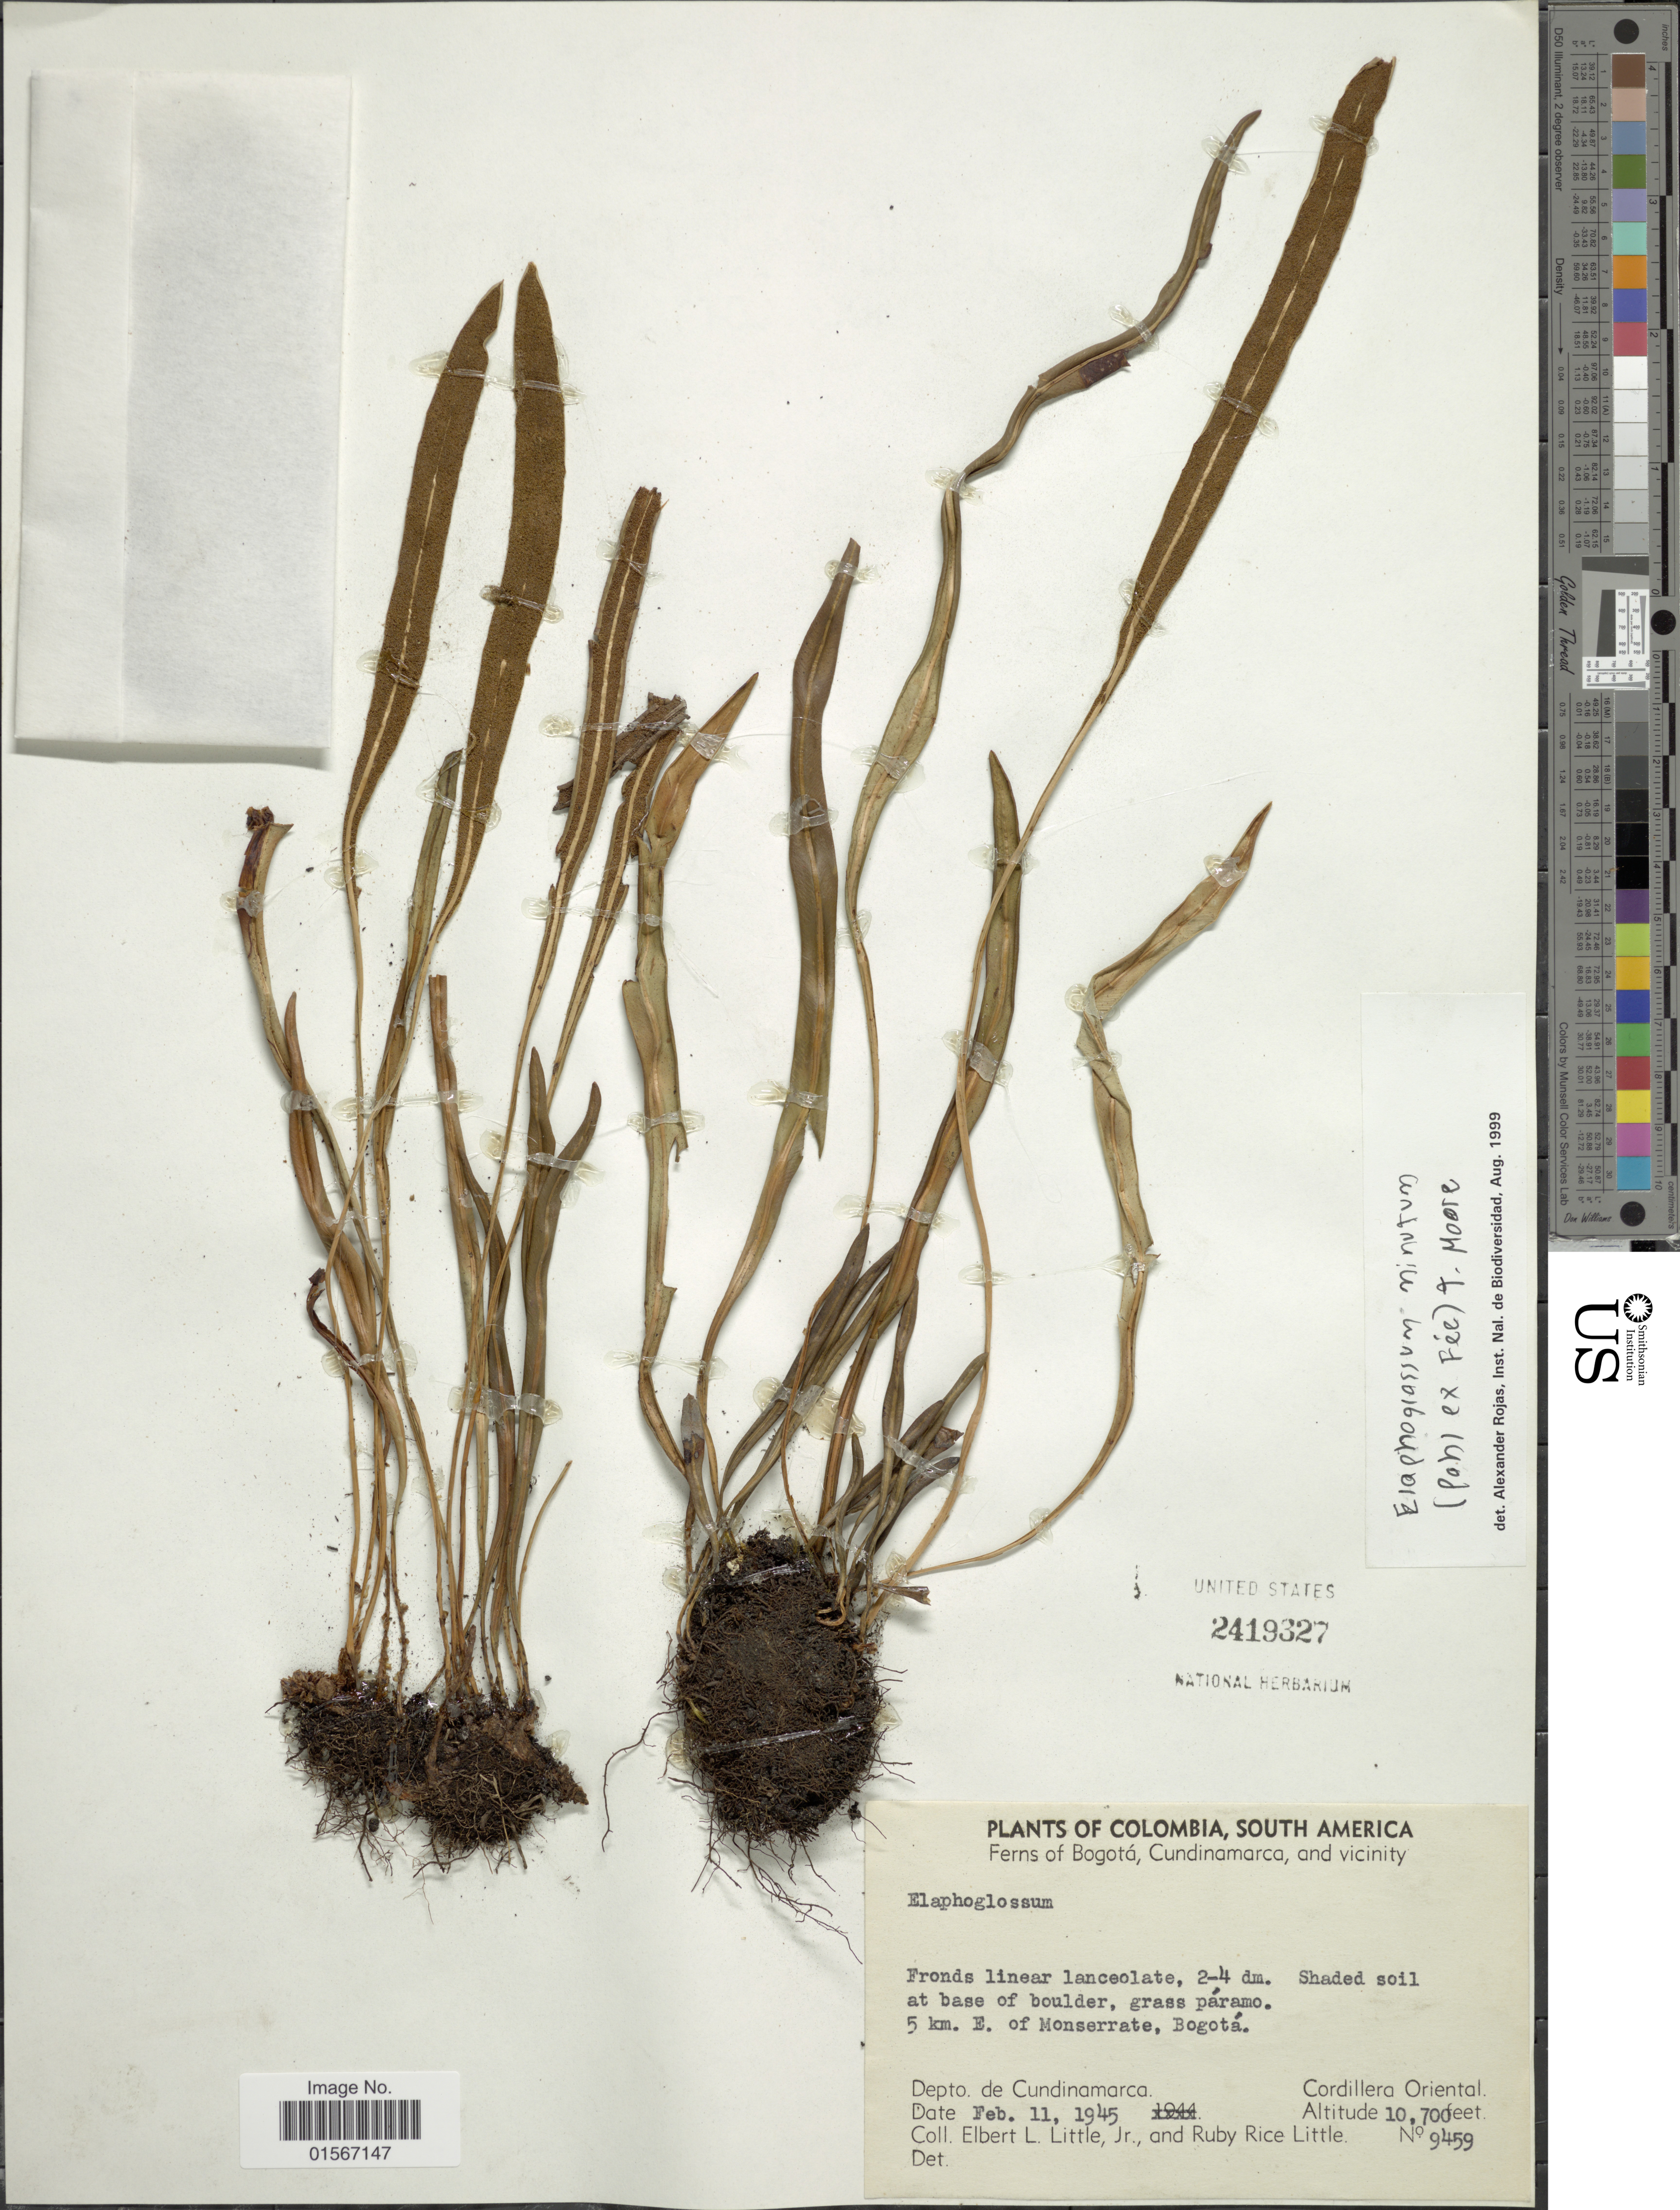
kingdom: Plantae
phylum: Tracheophyta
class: Polypodiopsida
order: Polypodiales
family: Dryopteridaceae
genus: Elaphoglossum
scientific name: Elaphoglossum minutum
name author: (Pohl ex Fée) T. Moore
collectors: E. L. Little & R. R. Little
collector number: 9459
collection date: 1945-02-11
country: Colombia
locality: Colombia, South America, Ferns of Bogotá, Cundinamarca, and vicinity, 5 km. E. of Monserrate, Bogotá. Depto de Cundinamarca, Cordillera Oriental.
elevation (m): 3261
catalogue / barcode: US 2419327